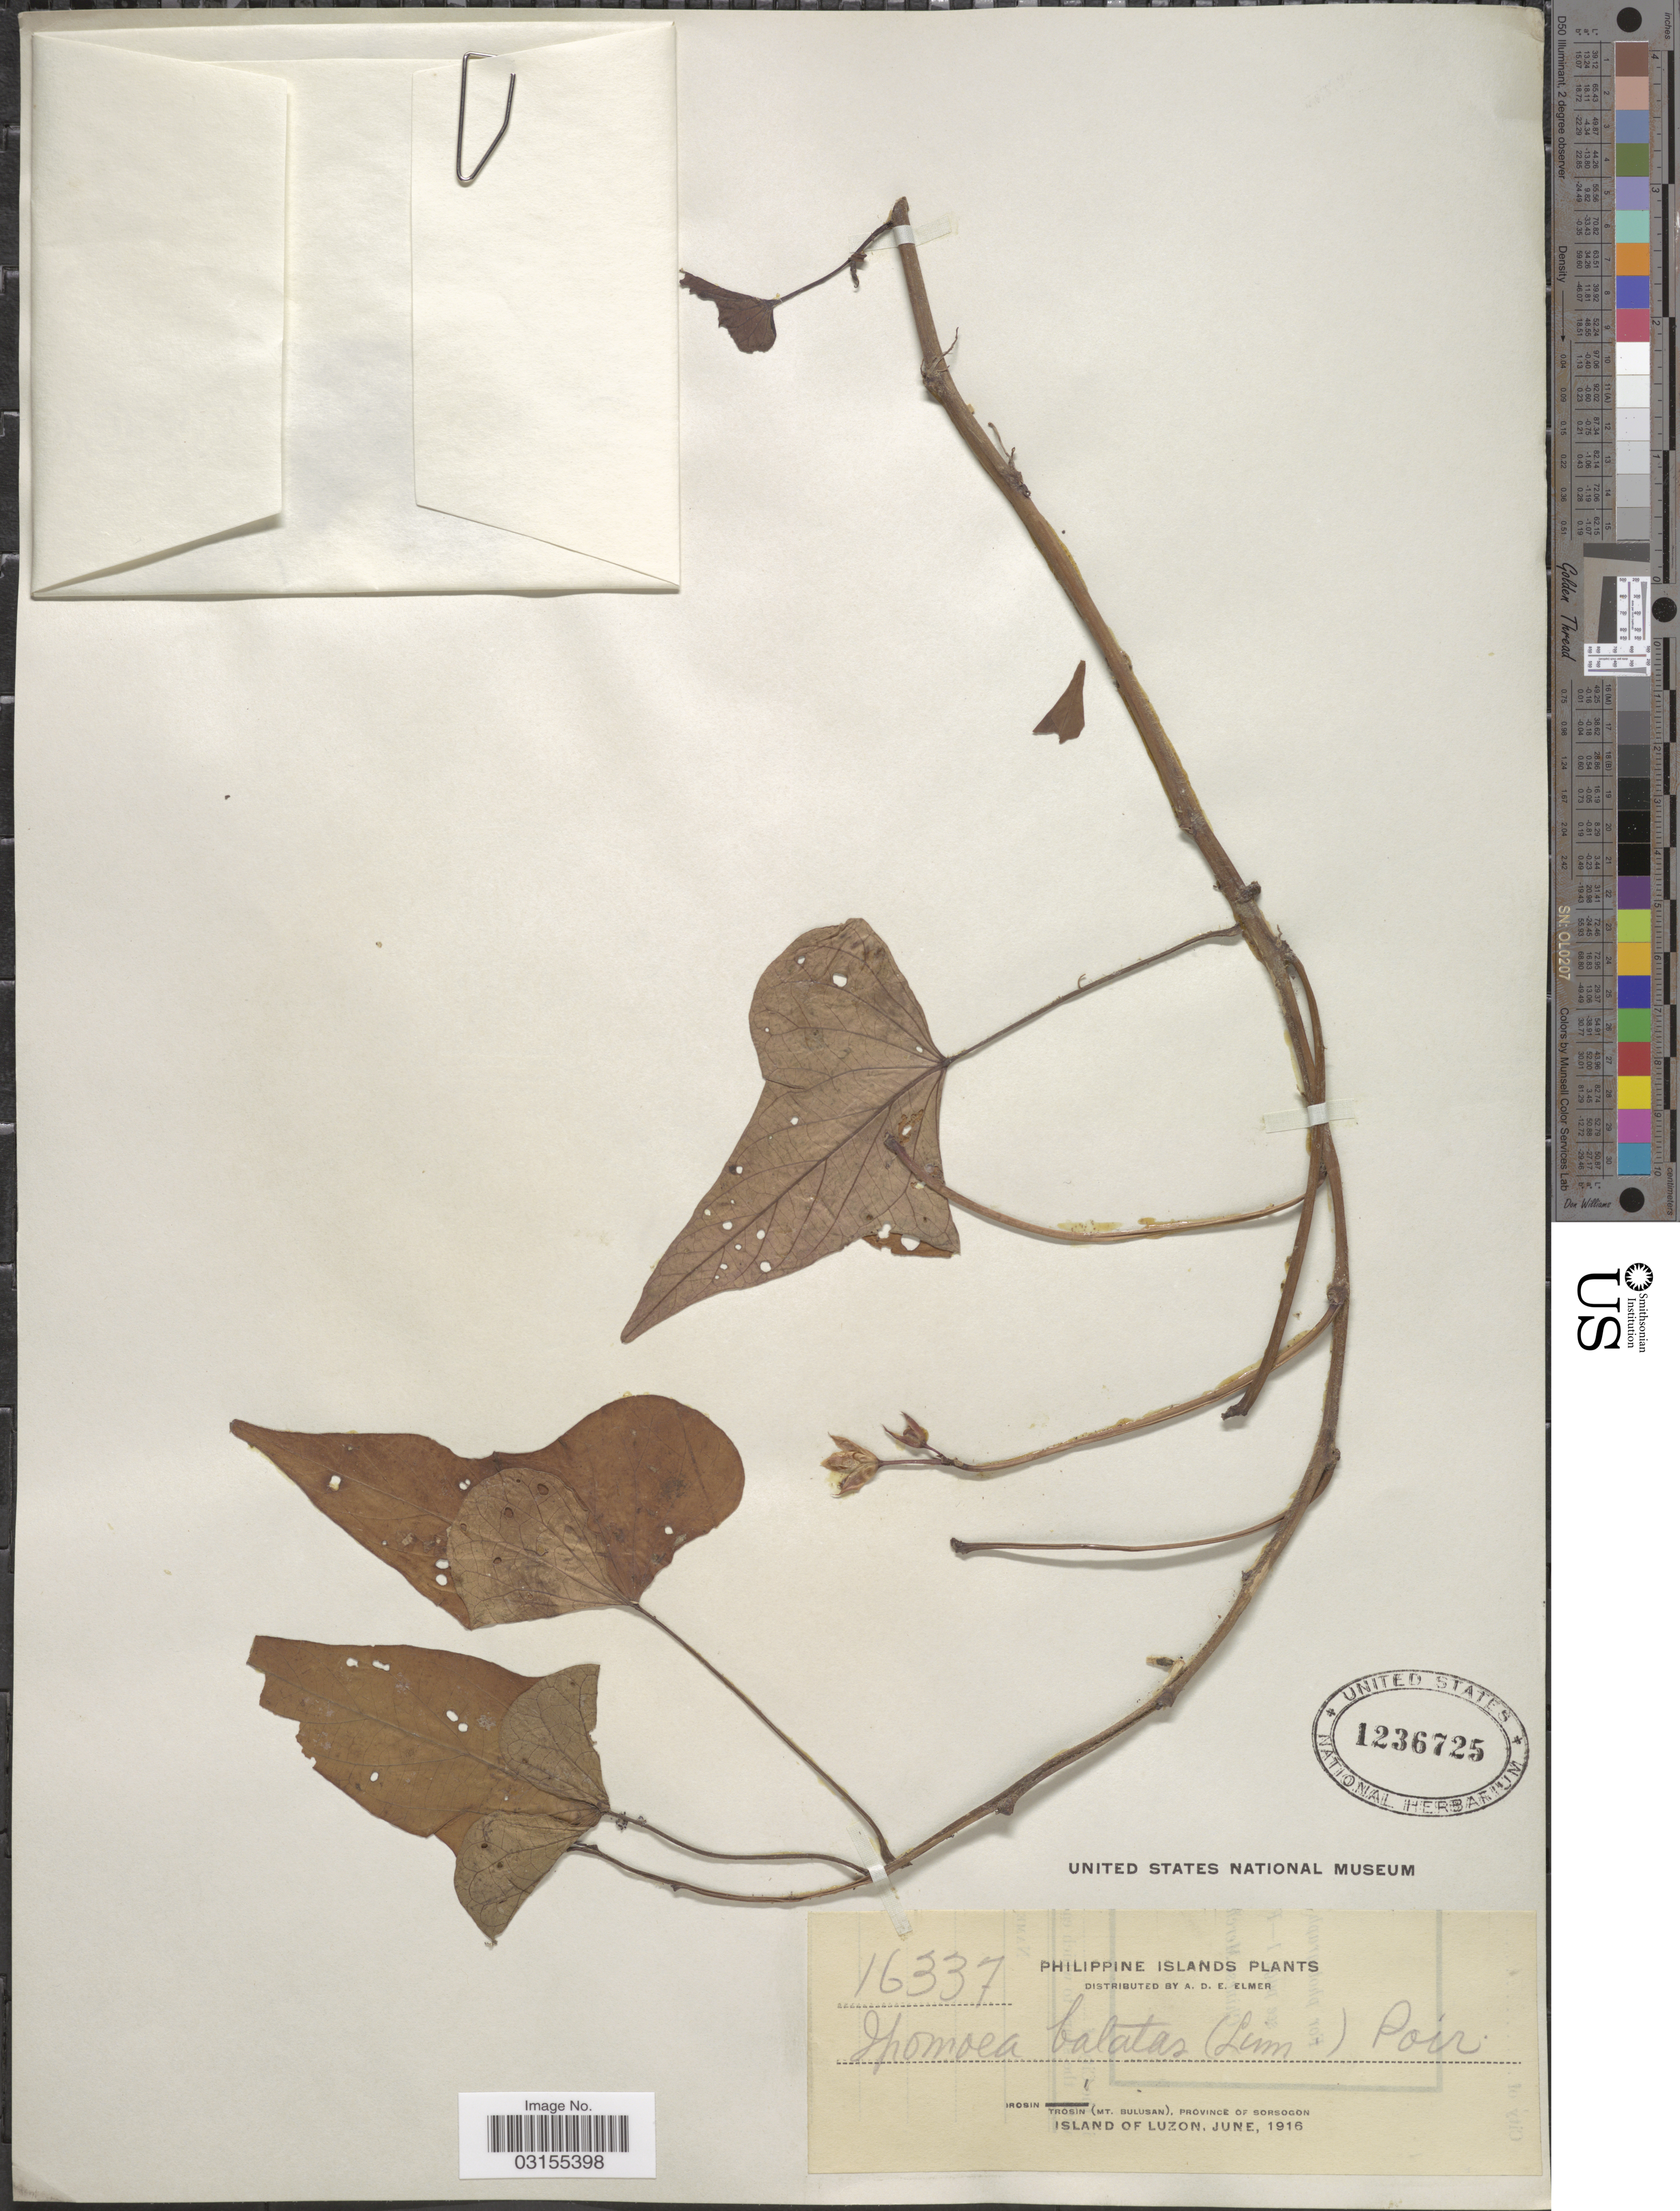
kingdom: Plantae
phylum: Tracheophyta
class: Magnoliopsida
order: Solanales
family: Convolvulaceae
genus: Ipomoea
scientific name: Ipomoea batatas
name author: (L.) Lam.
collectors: A. D. E. Elmer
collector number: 16337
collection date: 1916-06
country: Philippines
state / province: Bicol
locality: Philippine Islands. Irosin (Mt. Bulusan), Province of Sorsogon, Island of Luzon.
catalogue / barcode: US 1236725